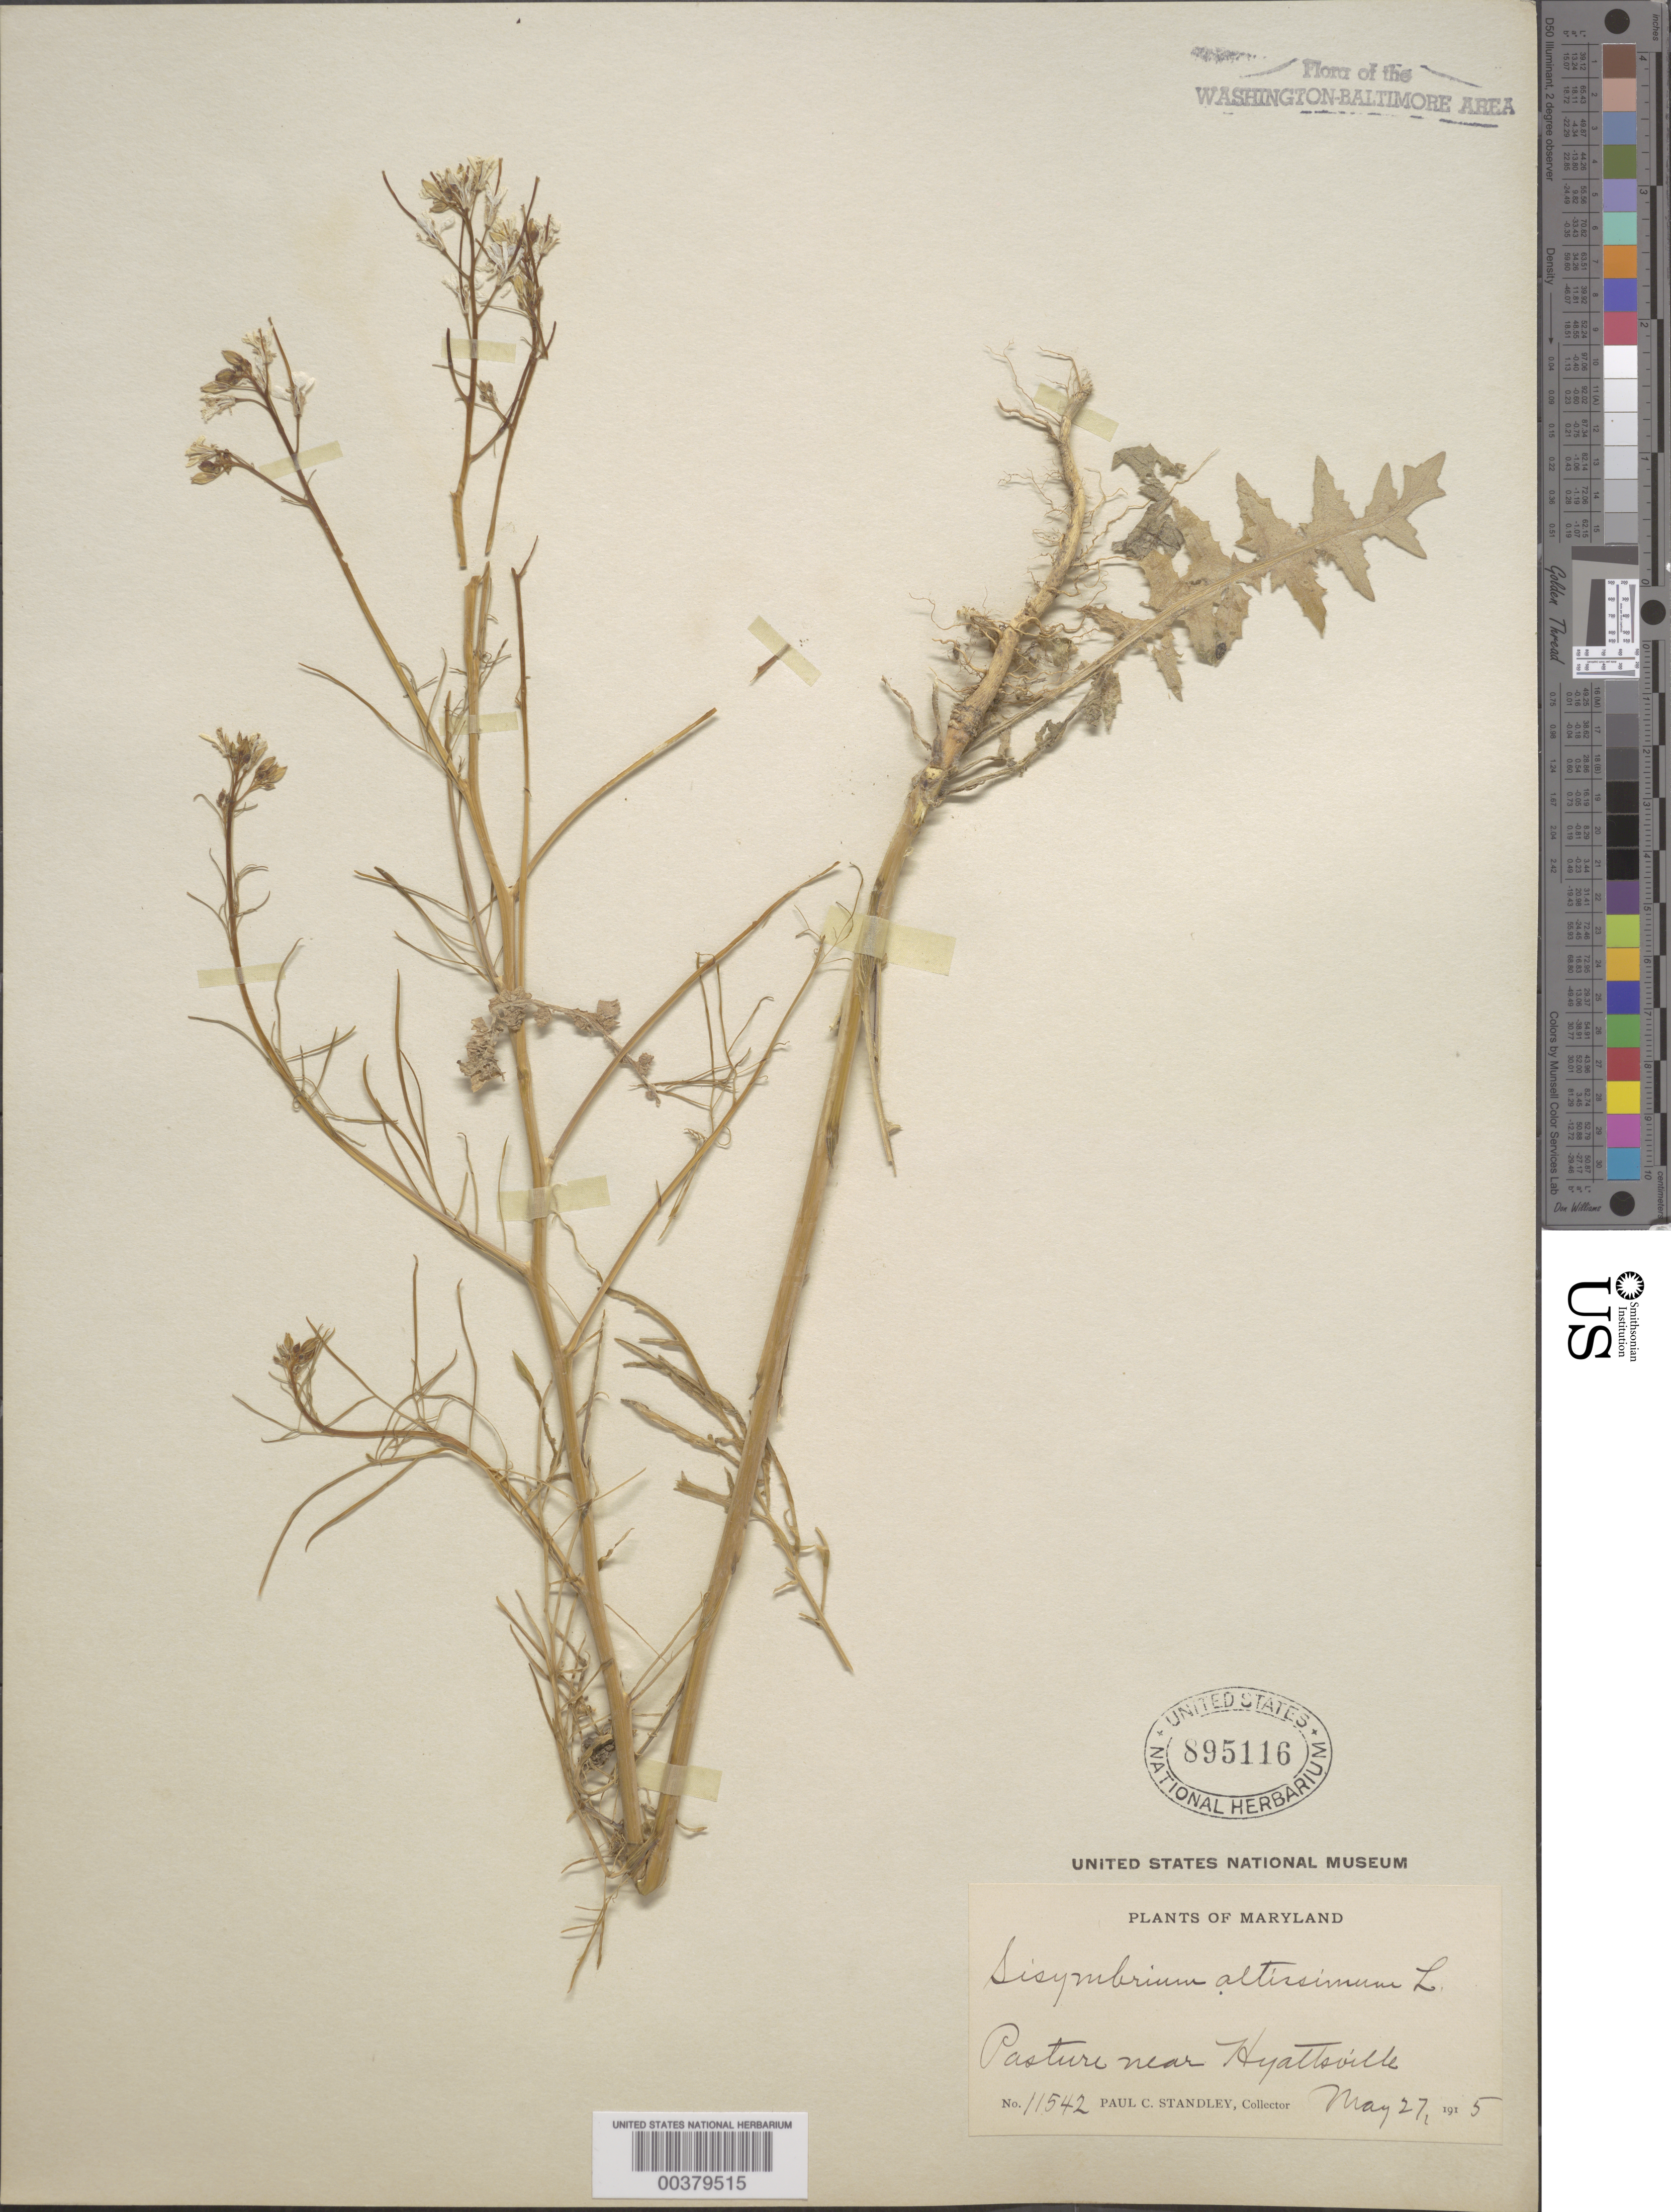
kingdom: Plantae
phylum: Tracheophyta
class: Magnoliopsida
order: Brassicales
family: Brassicaceae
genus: Sisymbrium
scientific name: Sisymbrium altissimum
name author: L.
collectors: P. C. Standley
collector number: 11542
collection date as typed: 27 May 1915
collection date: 1915-05-27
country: United States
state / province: Maryland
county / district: Prince George's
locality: Hyattsville vicinity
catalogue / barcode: US 895116